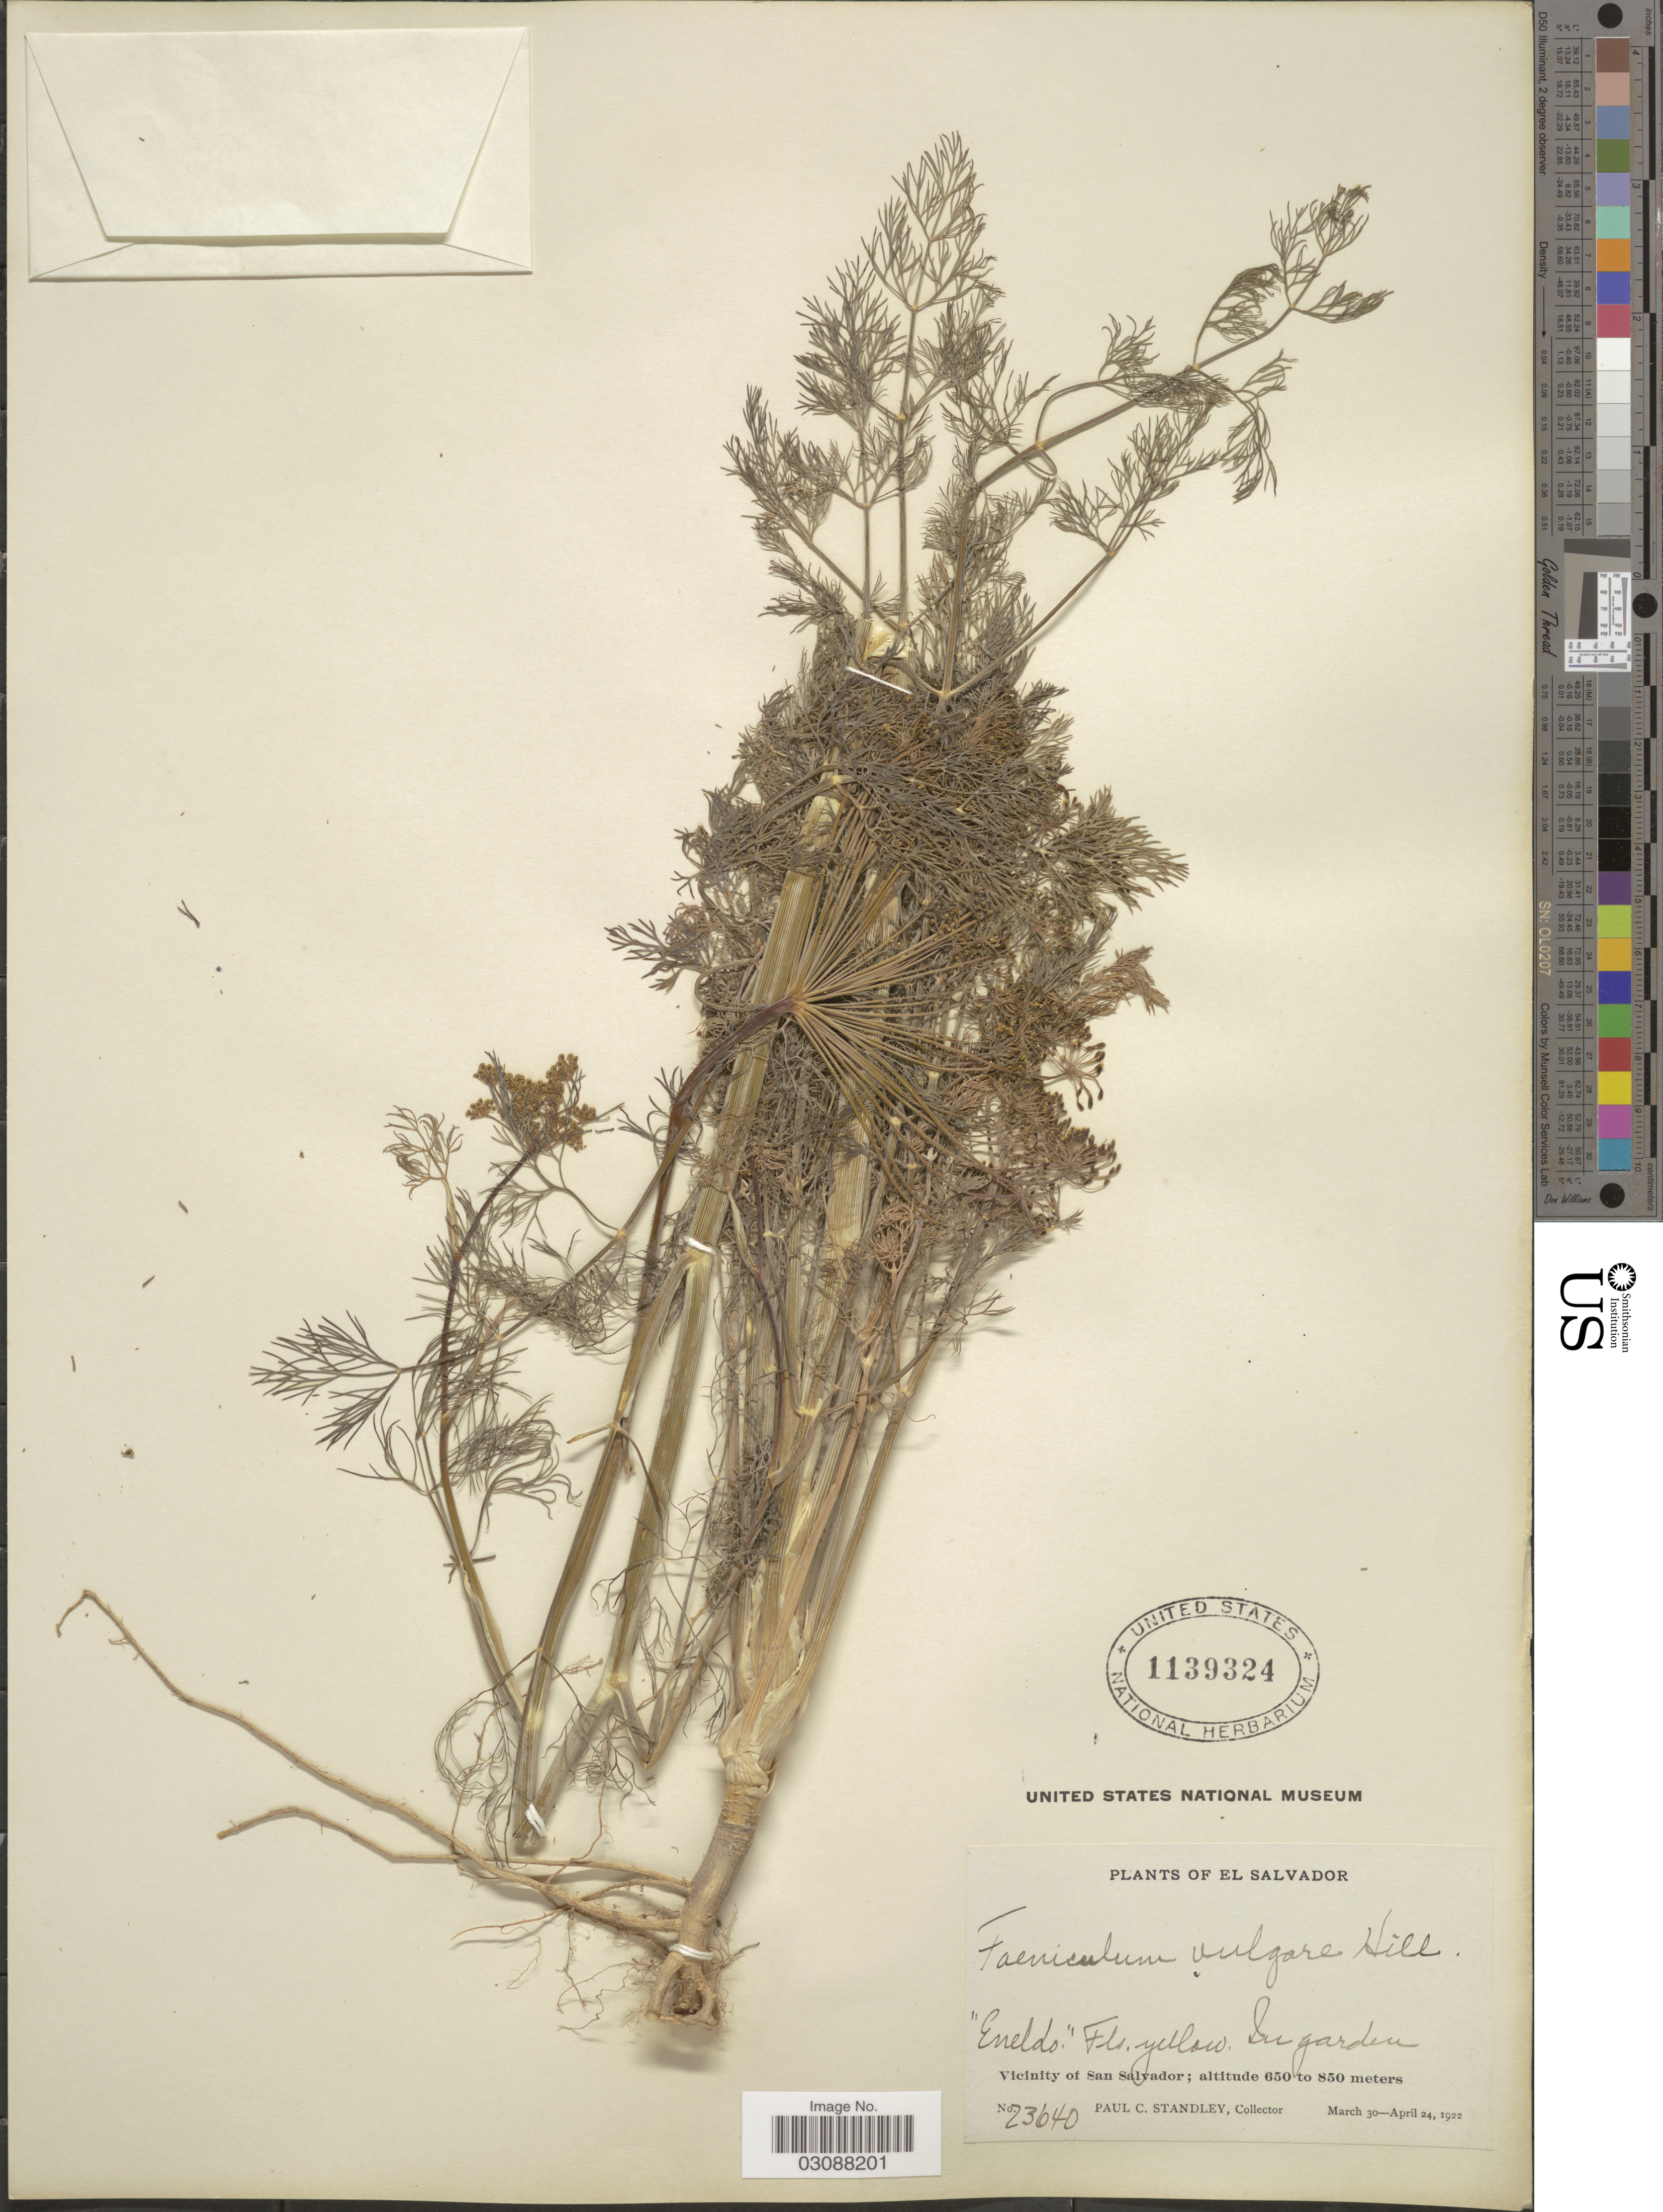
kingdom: Plantae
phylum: Tracheophyta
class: Magnoliopsida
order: Apiales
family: Apiaceae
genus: Foeniculum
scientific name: Foeniculum vulgare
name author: Mill.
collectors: P. C. Standley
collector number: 23640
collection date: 1922-03-30/1922-04-24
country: El Salvador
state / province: San Salvador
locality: In garden. Vicinity of San Salvador.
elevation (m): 650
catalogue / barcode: US 1139324